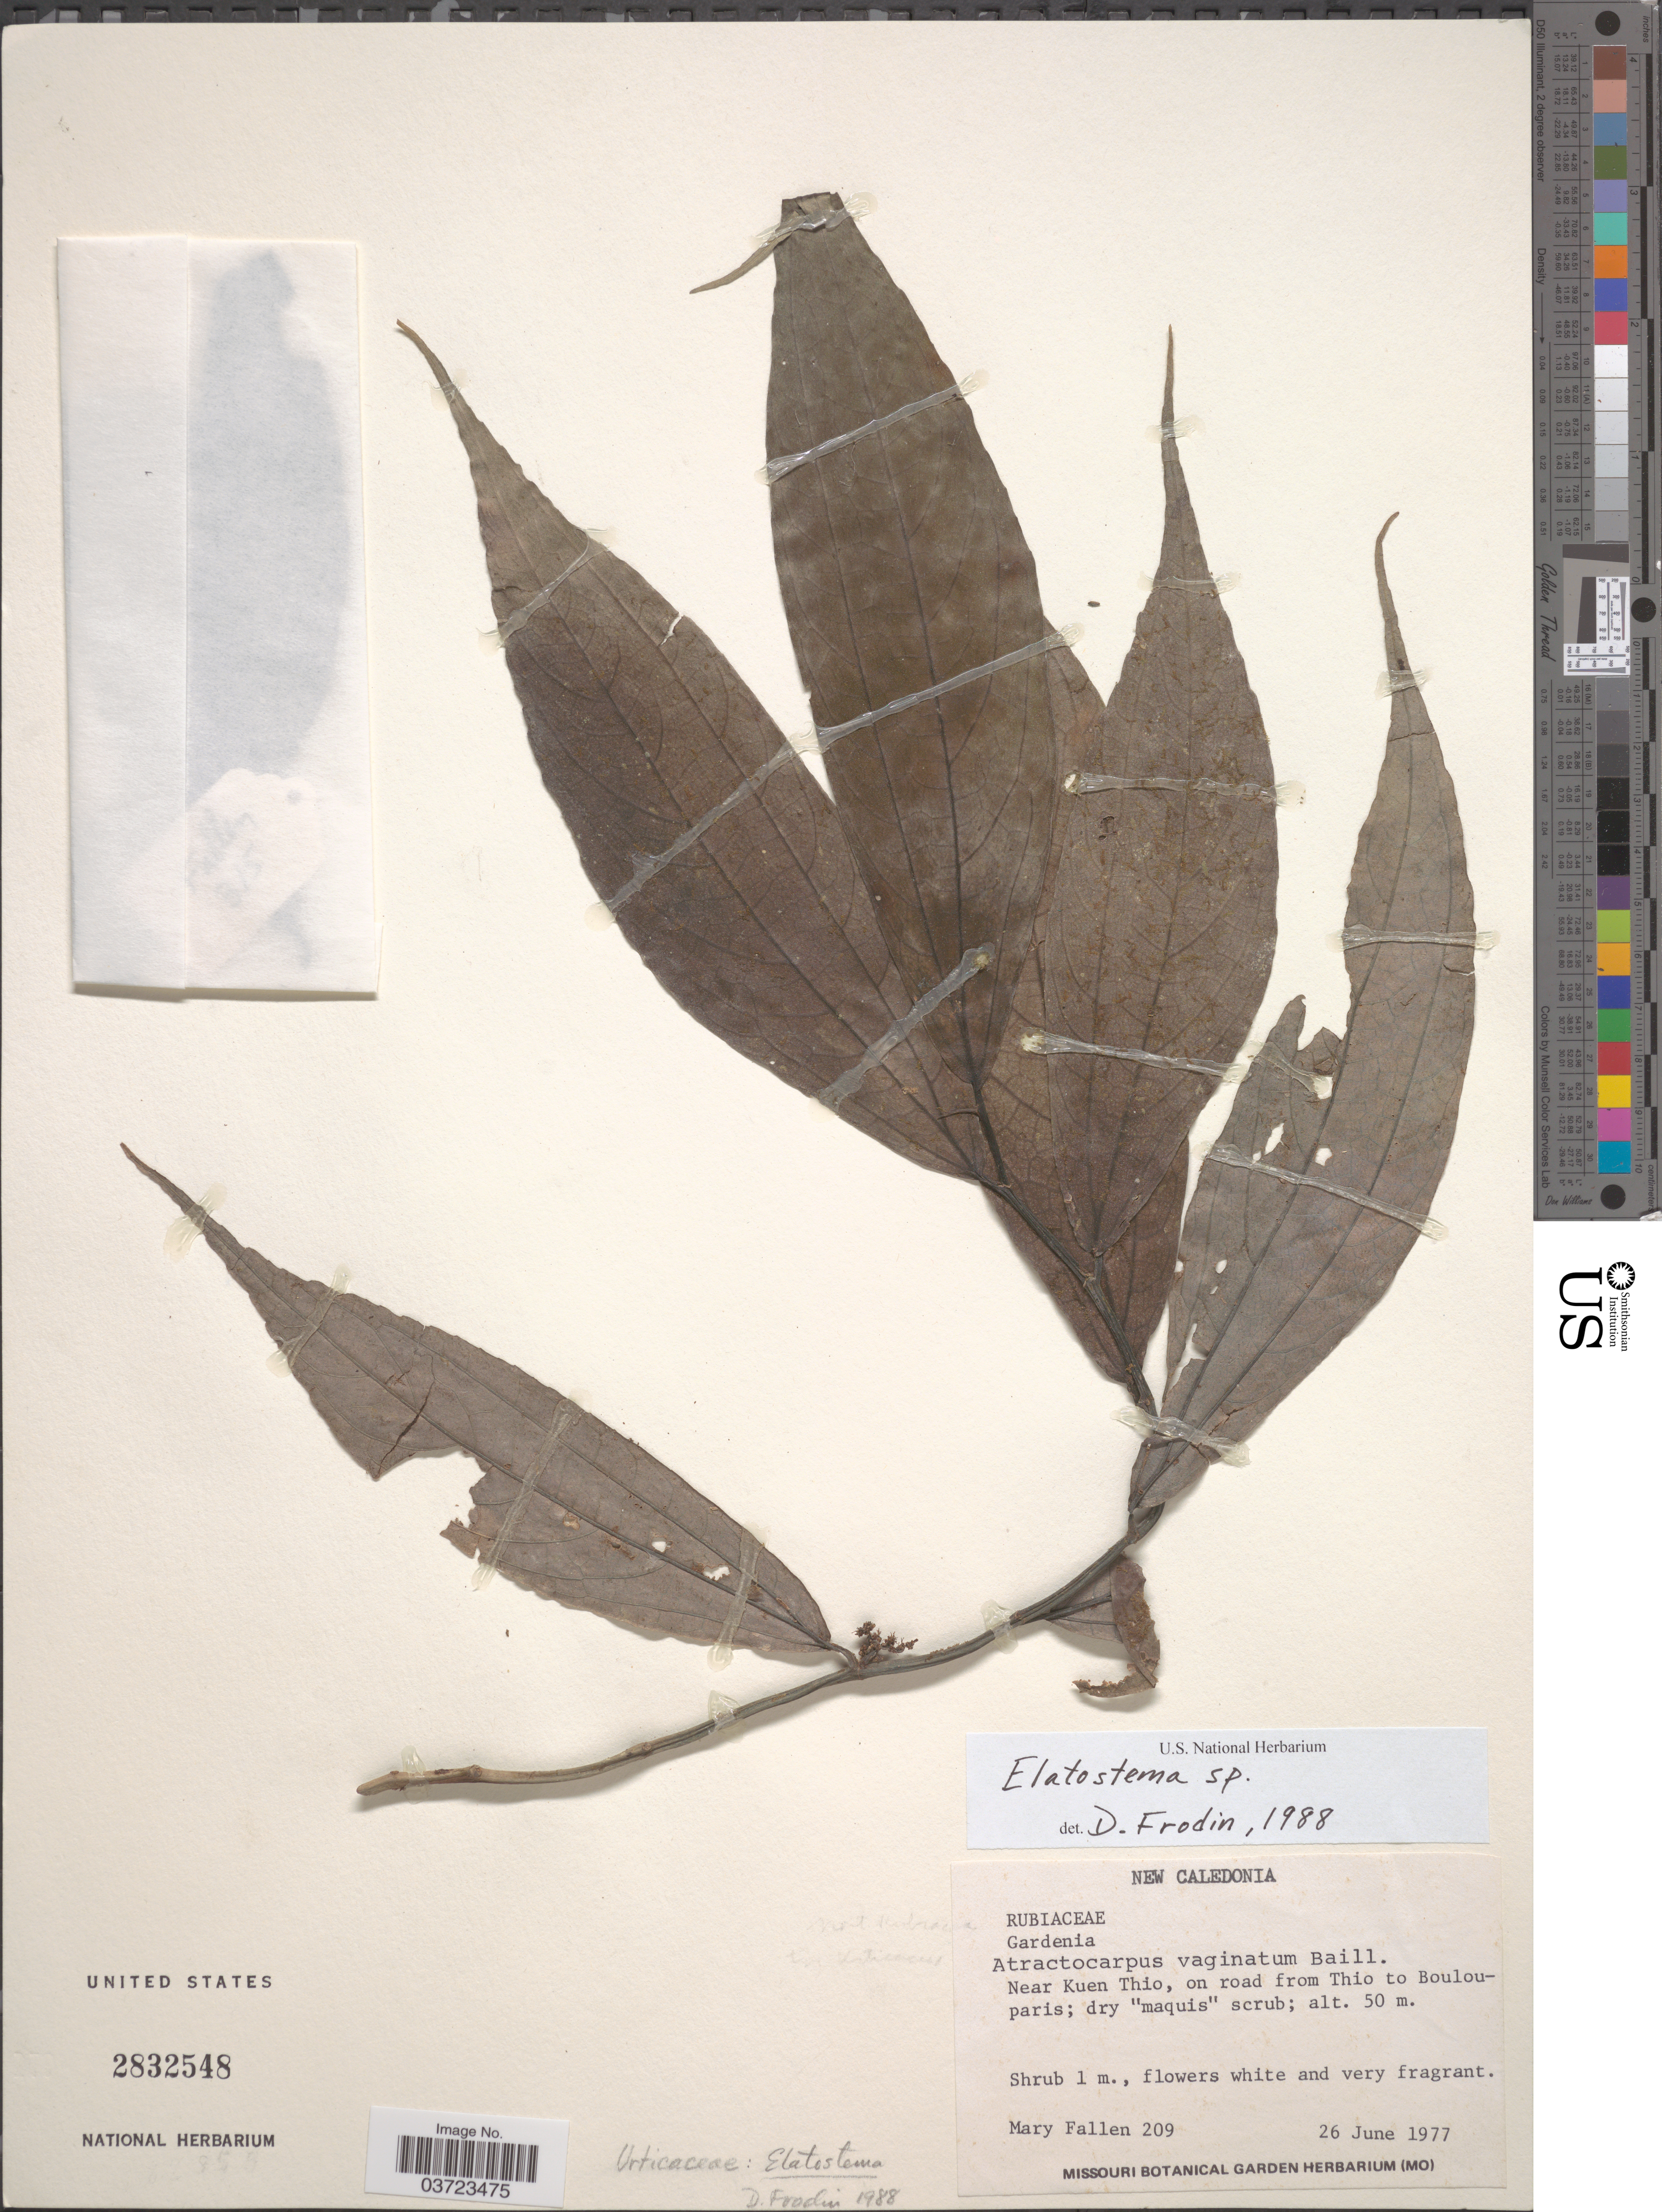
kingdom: Plantae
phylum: Tracheophyta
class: Magnoliopsida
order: Rosales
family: Urticaceae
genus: Elatostema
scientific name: Elatostema sp.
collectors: M. Fallen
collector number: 209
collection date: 1977-06-26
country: New Caledonia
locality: Near Kuen Thio, on road from Thio to Boulouparis.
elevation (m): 50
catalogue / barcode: US 2832548